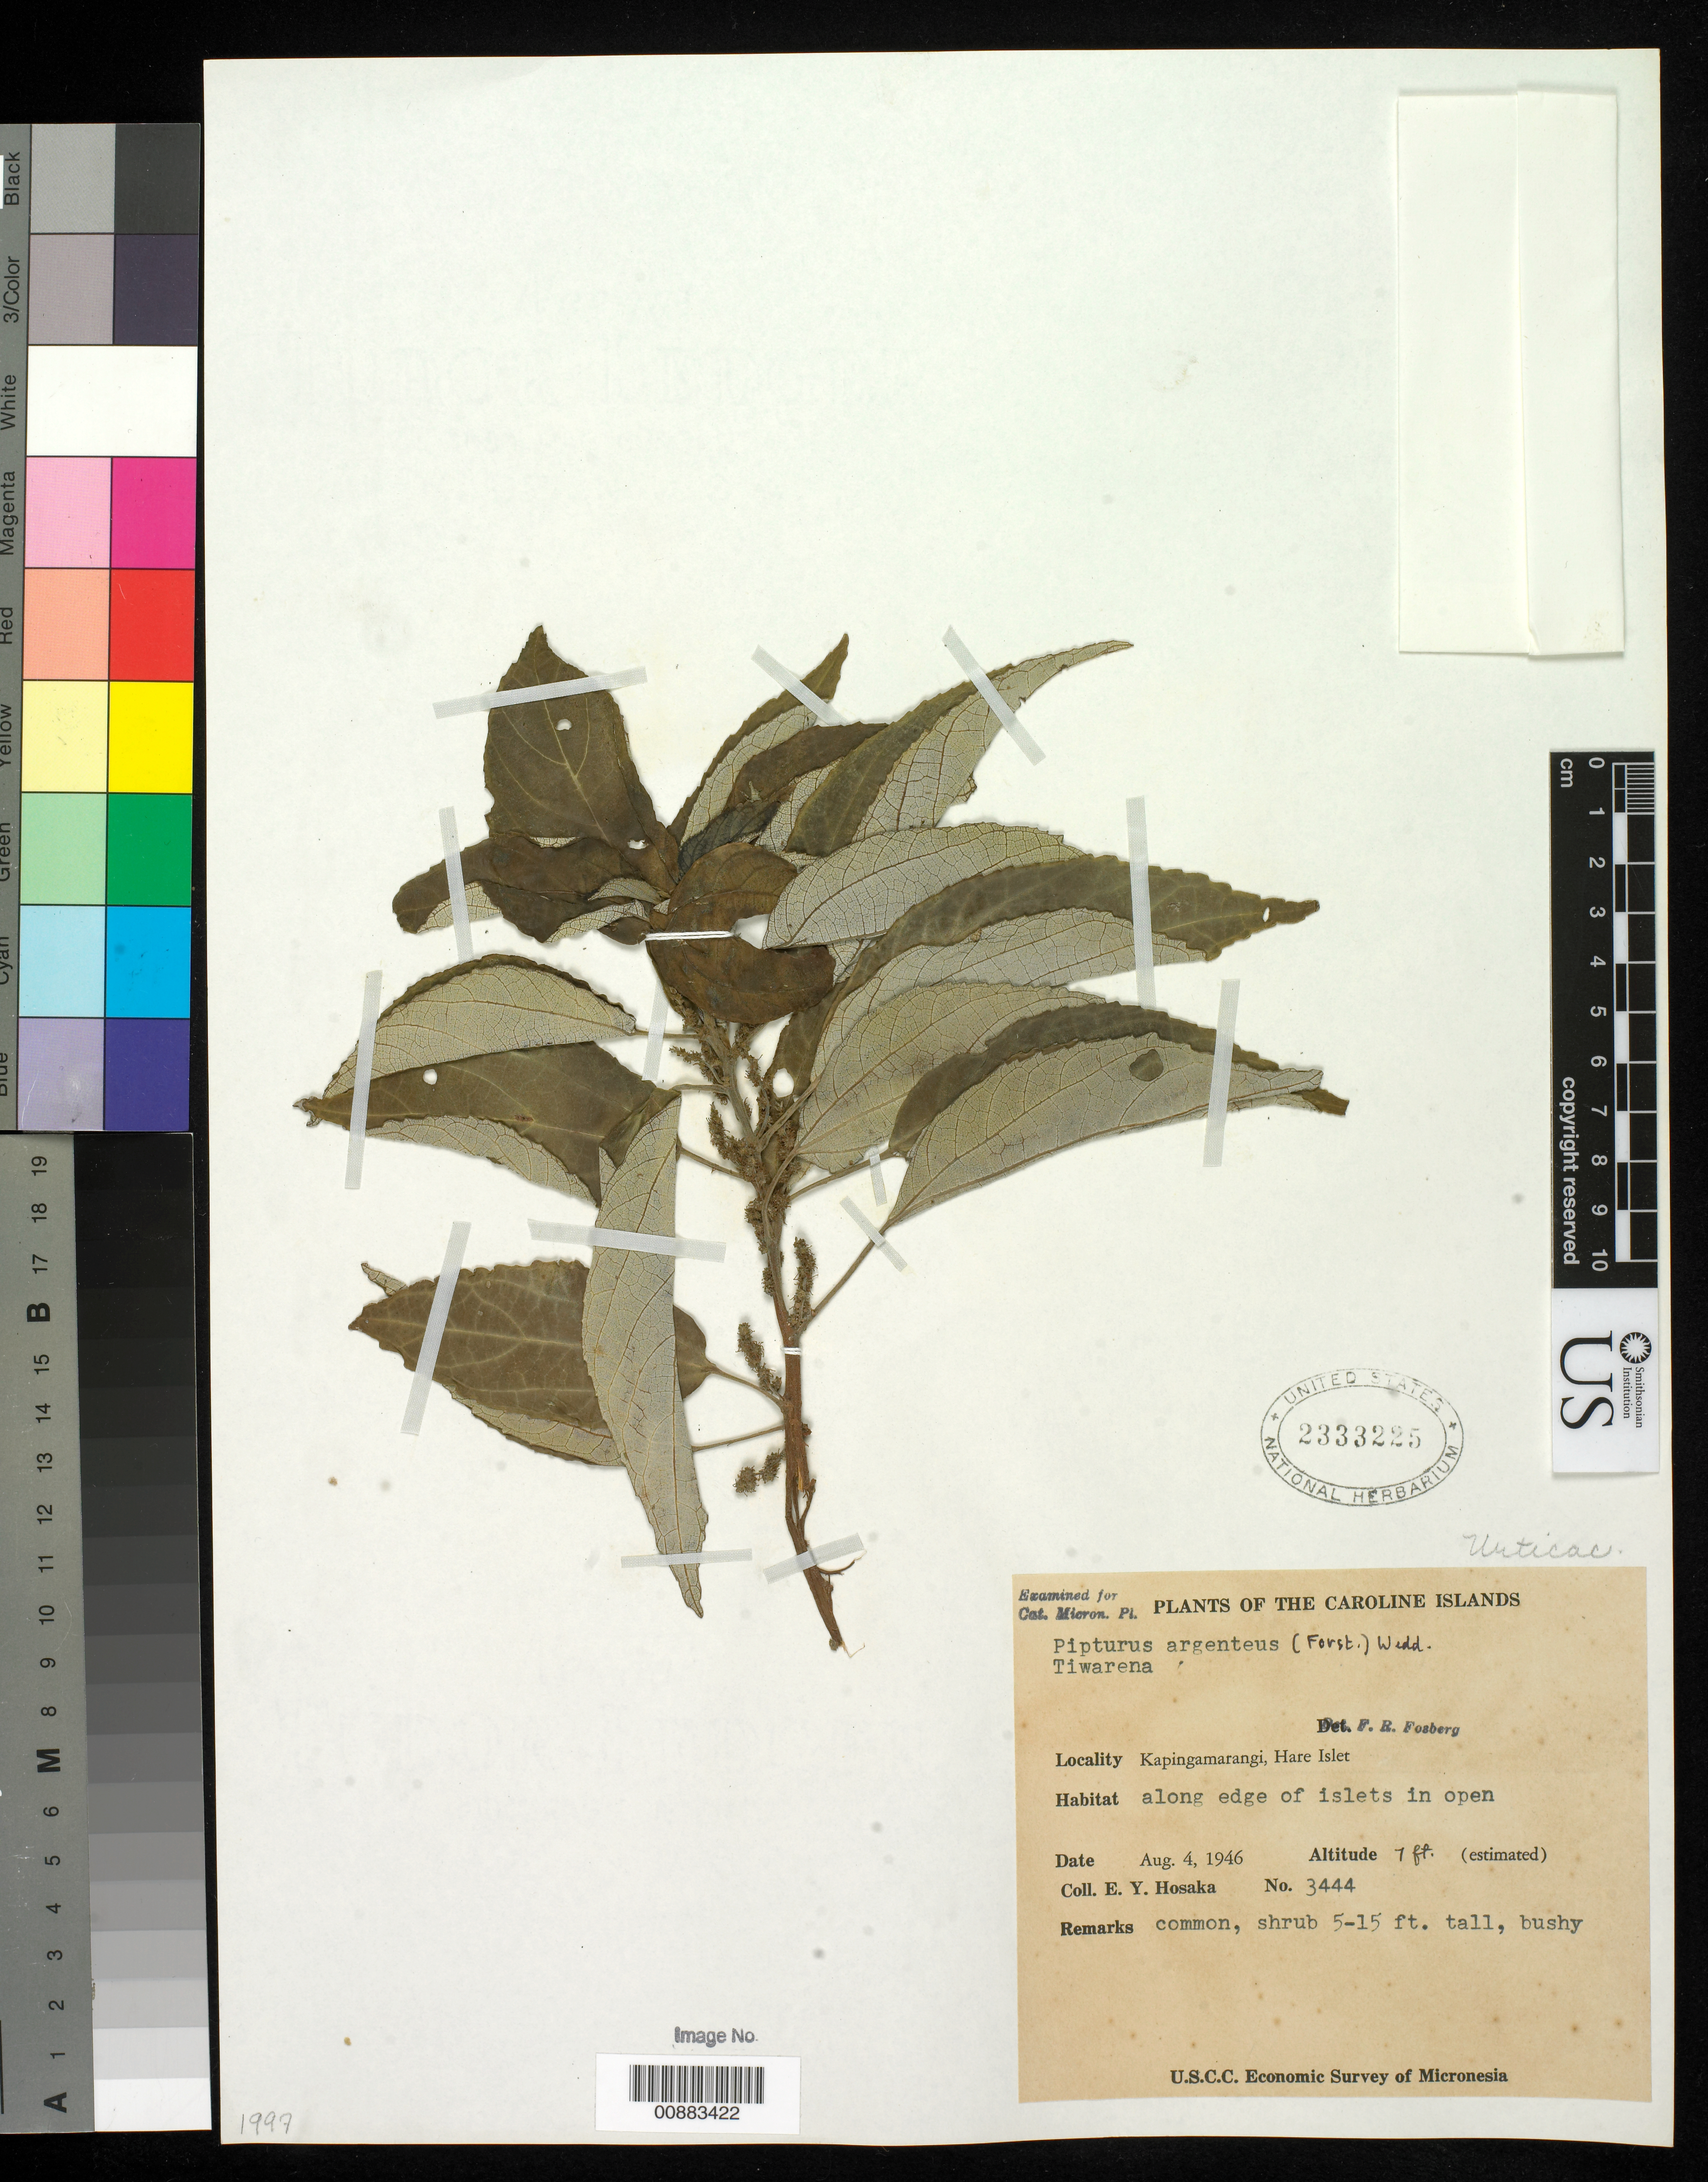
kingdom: Plantae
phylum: Tracheophyta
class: Magnoliopsida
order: Rosales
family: Urticaceae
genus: Pipturus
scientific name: Pipturus argenteus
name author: (G. Forst.) Wedd.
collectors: E. Y. Hosaka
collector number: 3444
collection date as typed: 04 Aug 1946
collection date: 1946-08-04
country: Micronesia, Federated States of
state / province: Pohnpei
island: Kapingamarangi Atoll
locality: Kapingamarangi, Hare Islet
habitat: along the edge of islets in the open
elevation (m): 2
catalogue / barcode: US 2333225